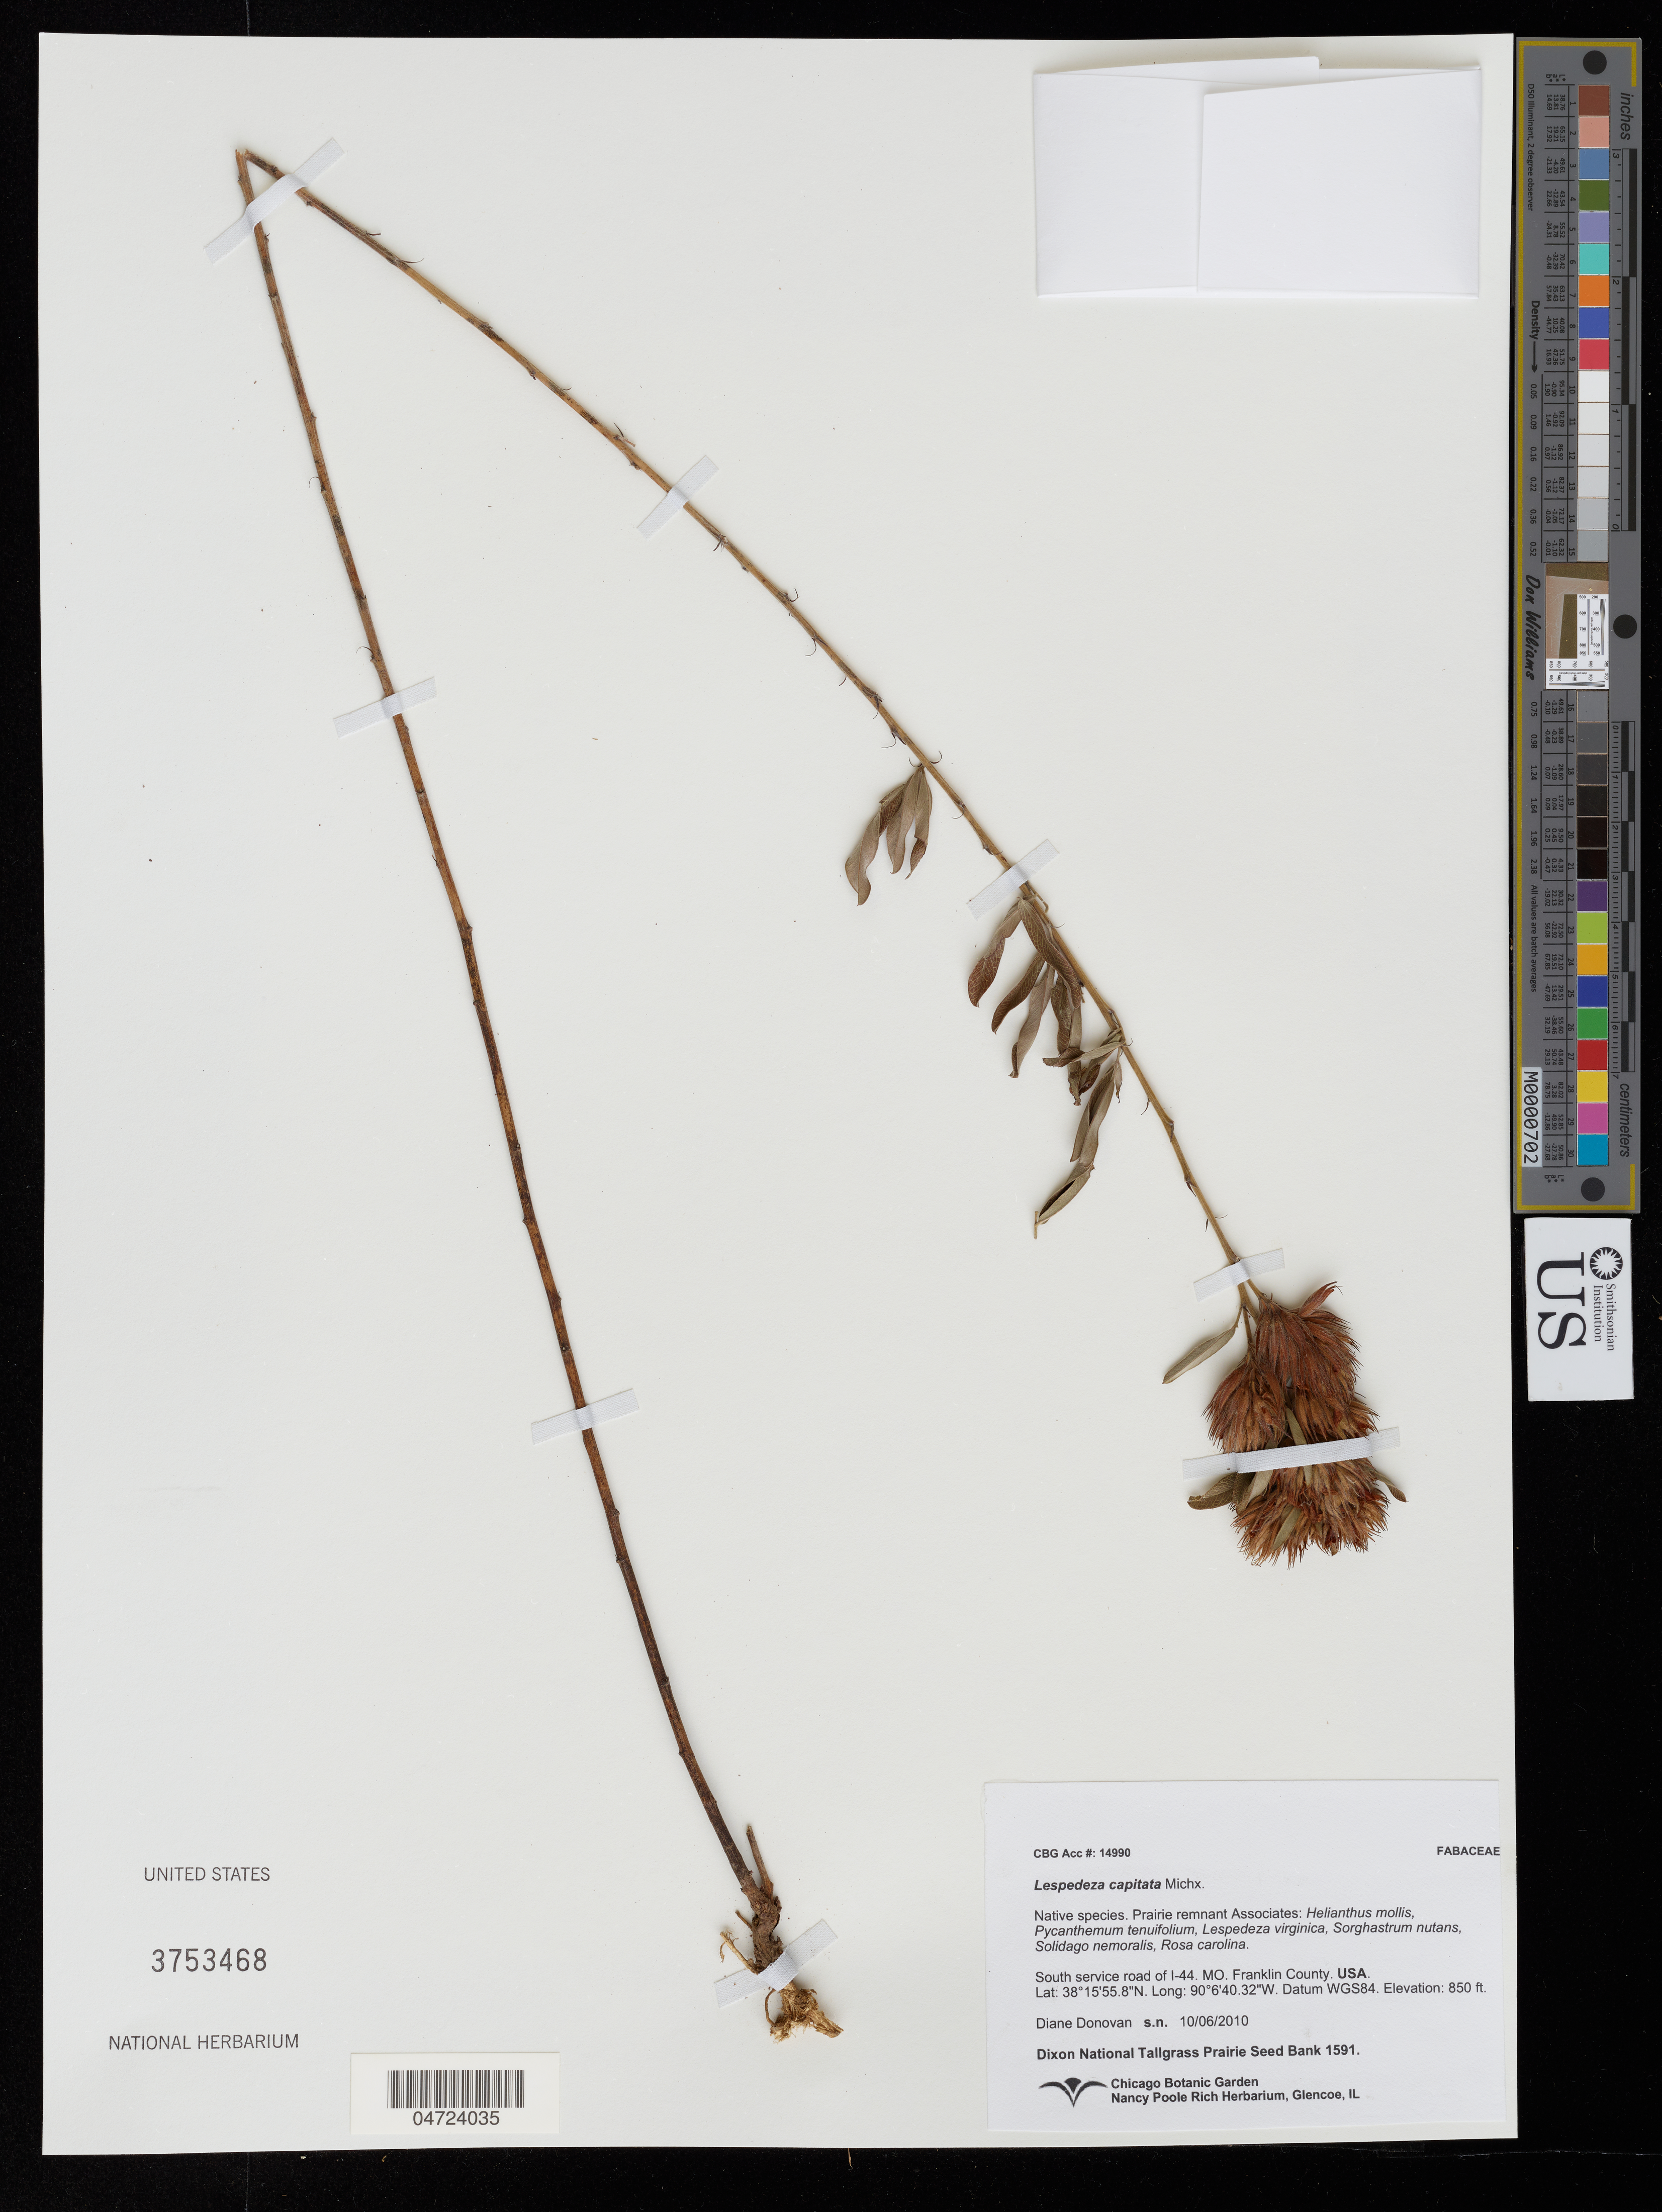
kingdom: Plantae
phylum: Tracheophyta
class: Magnoliopsida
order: Fabales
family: Fabaceae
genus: Lespedeza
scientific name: Lespedeza capitata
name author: Michx.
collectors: D. Donovan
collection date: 2010-10-06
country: United States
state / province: Missouri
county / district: Franklin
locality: South Service road of I-44. Franklin County.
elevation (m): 259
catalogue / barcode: US 3753468